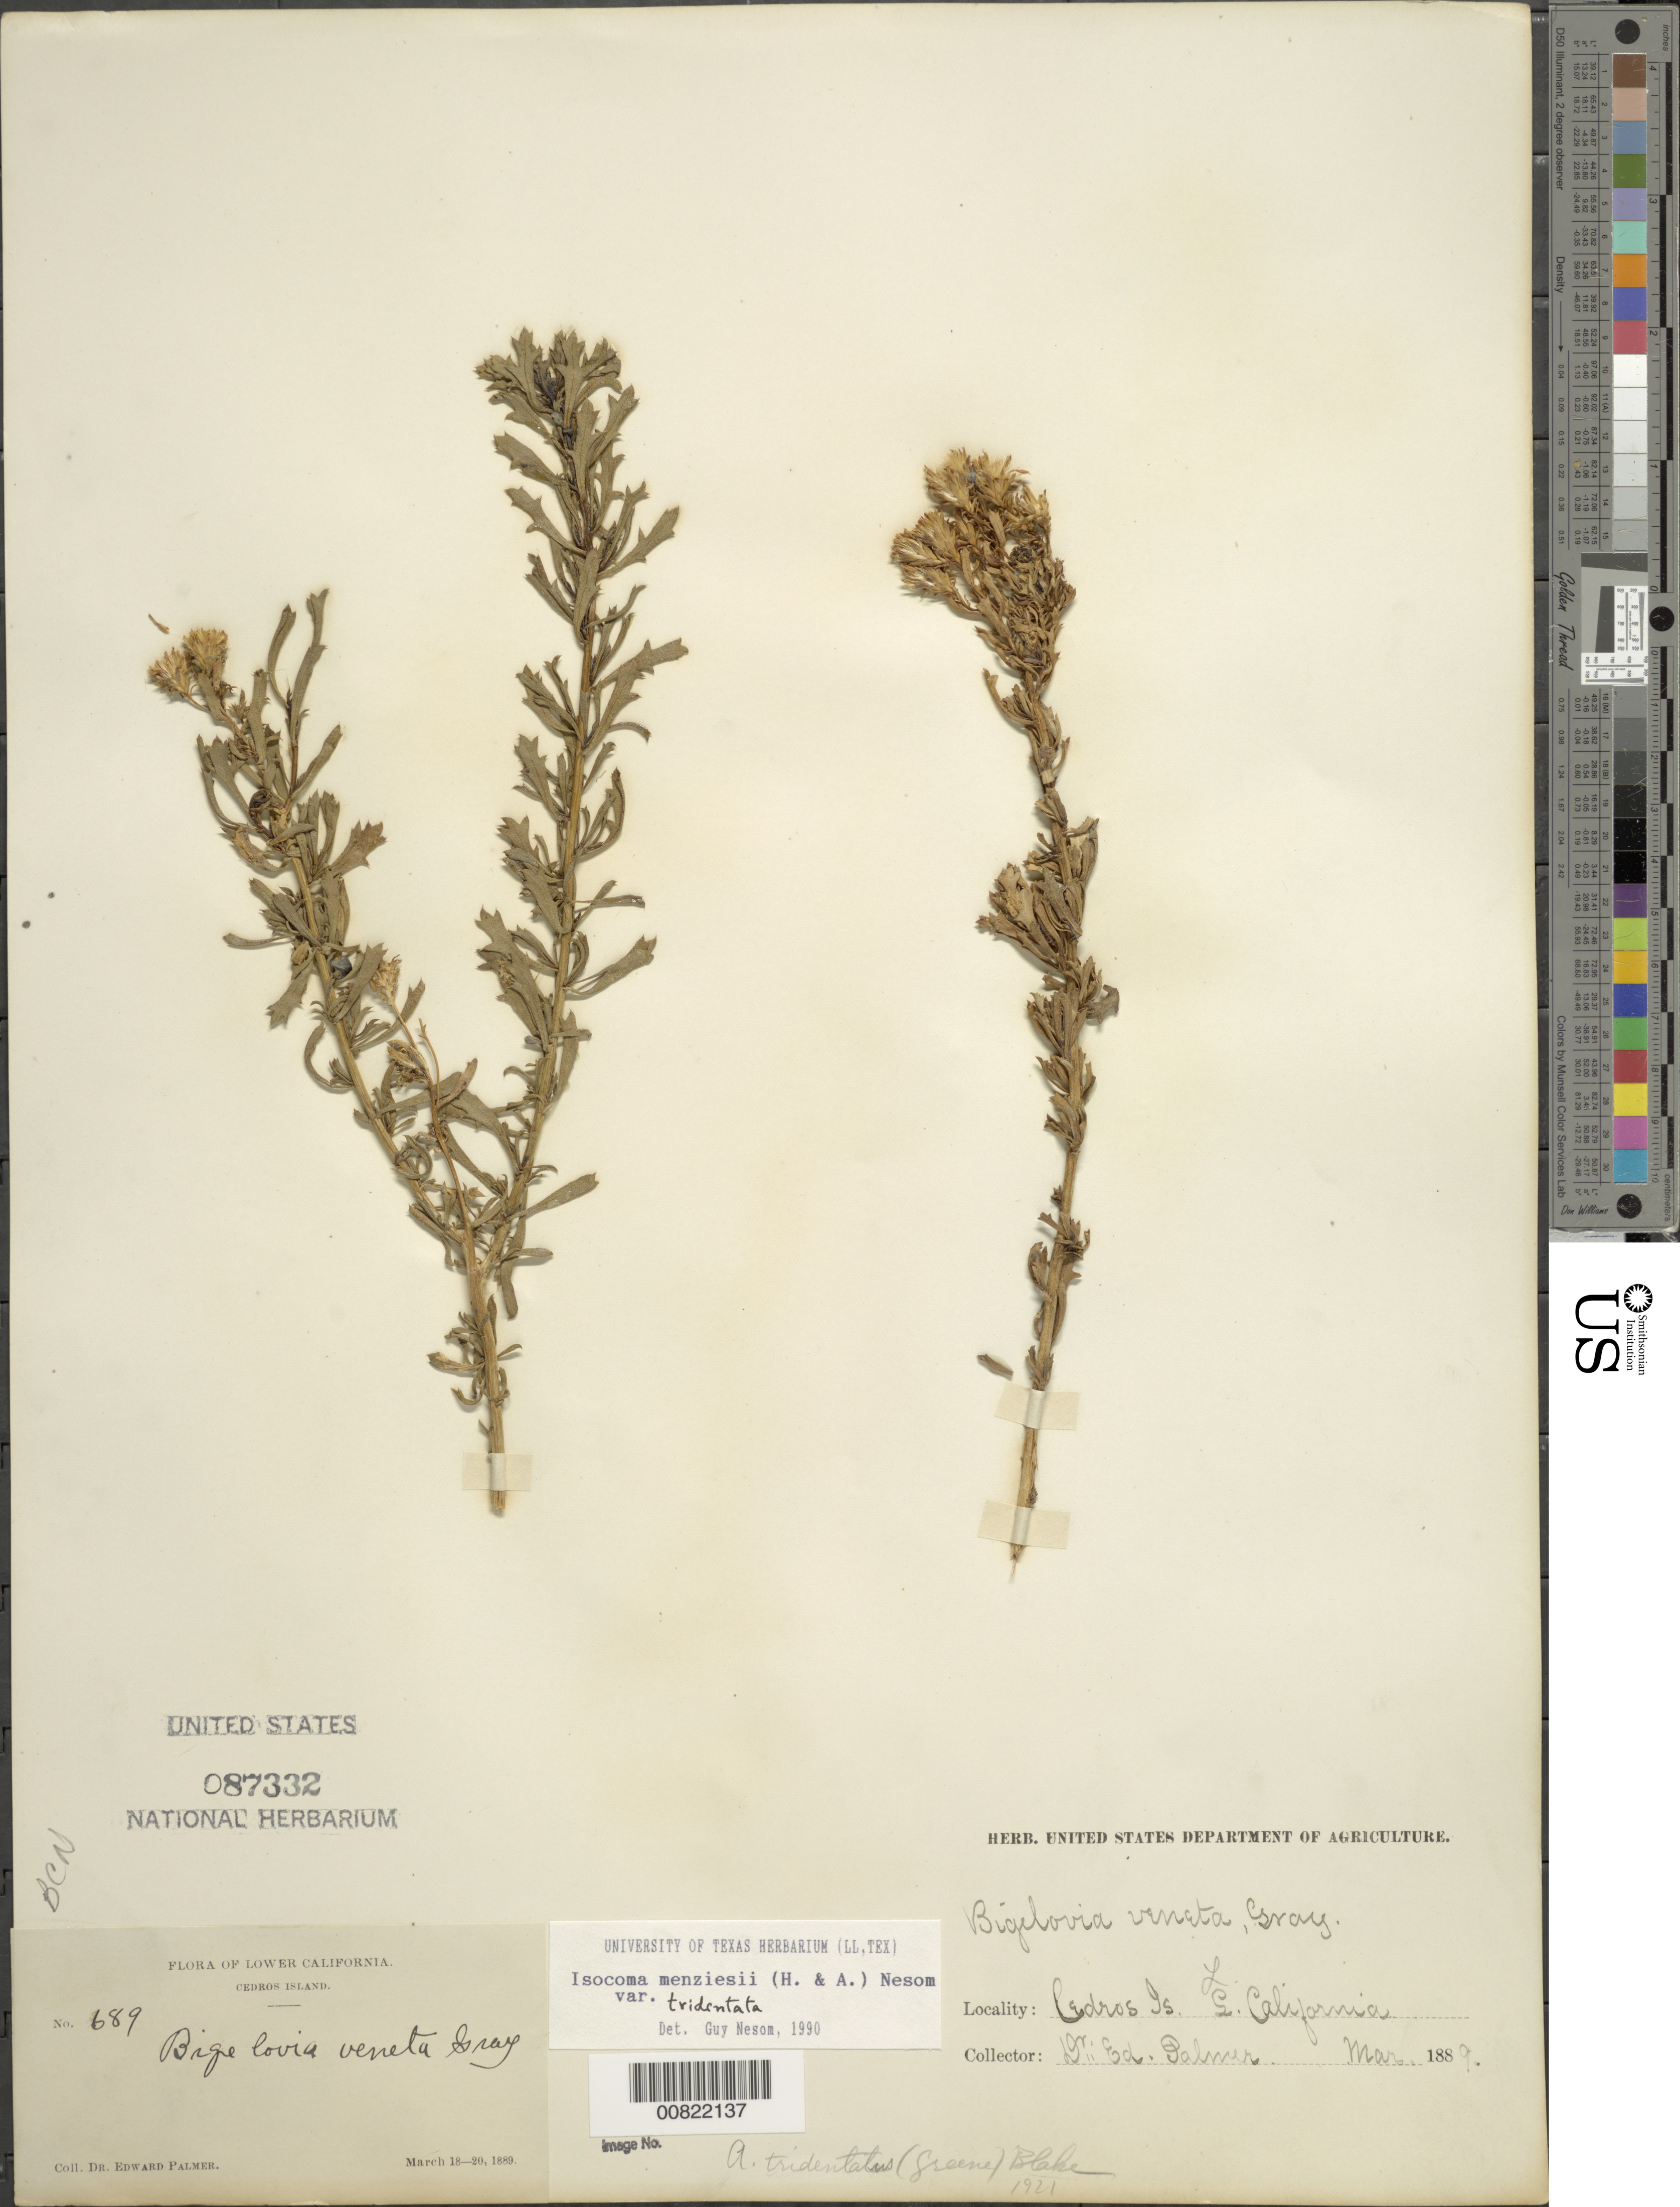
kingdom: Plantae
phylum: Tracheophyta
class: Magnoliopsida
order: Asterales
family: Asteraceae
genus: Isocoma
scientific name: Isocoma menziesii var. tridentata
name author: (Greene) G.L. Nesom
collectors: E. Palmer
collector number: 689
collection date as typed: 18 Mar 1889 to 20 Mar 1889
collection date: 1889-03-18/1889-03-20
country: Mexico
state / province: Baja California Norte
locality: Cedros Island, Baja California.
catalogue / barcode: US 87332